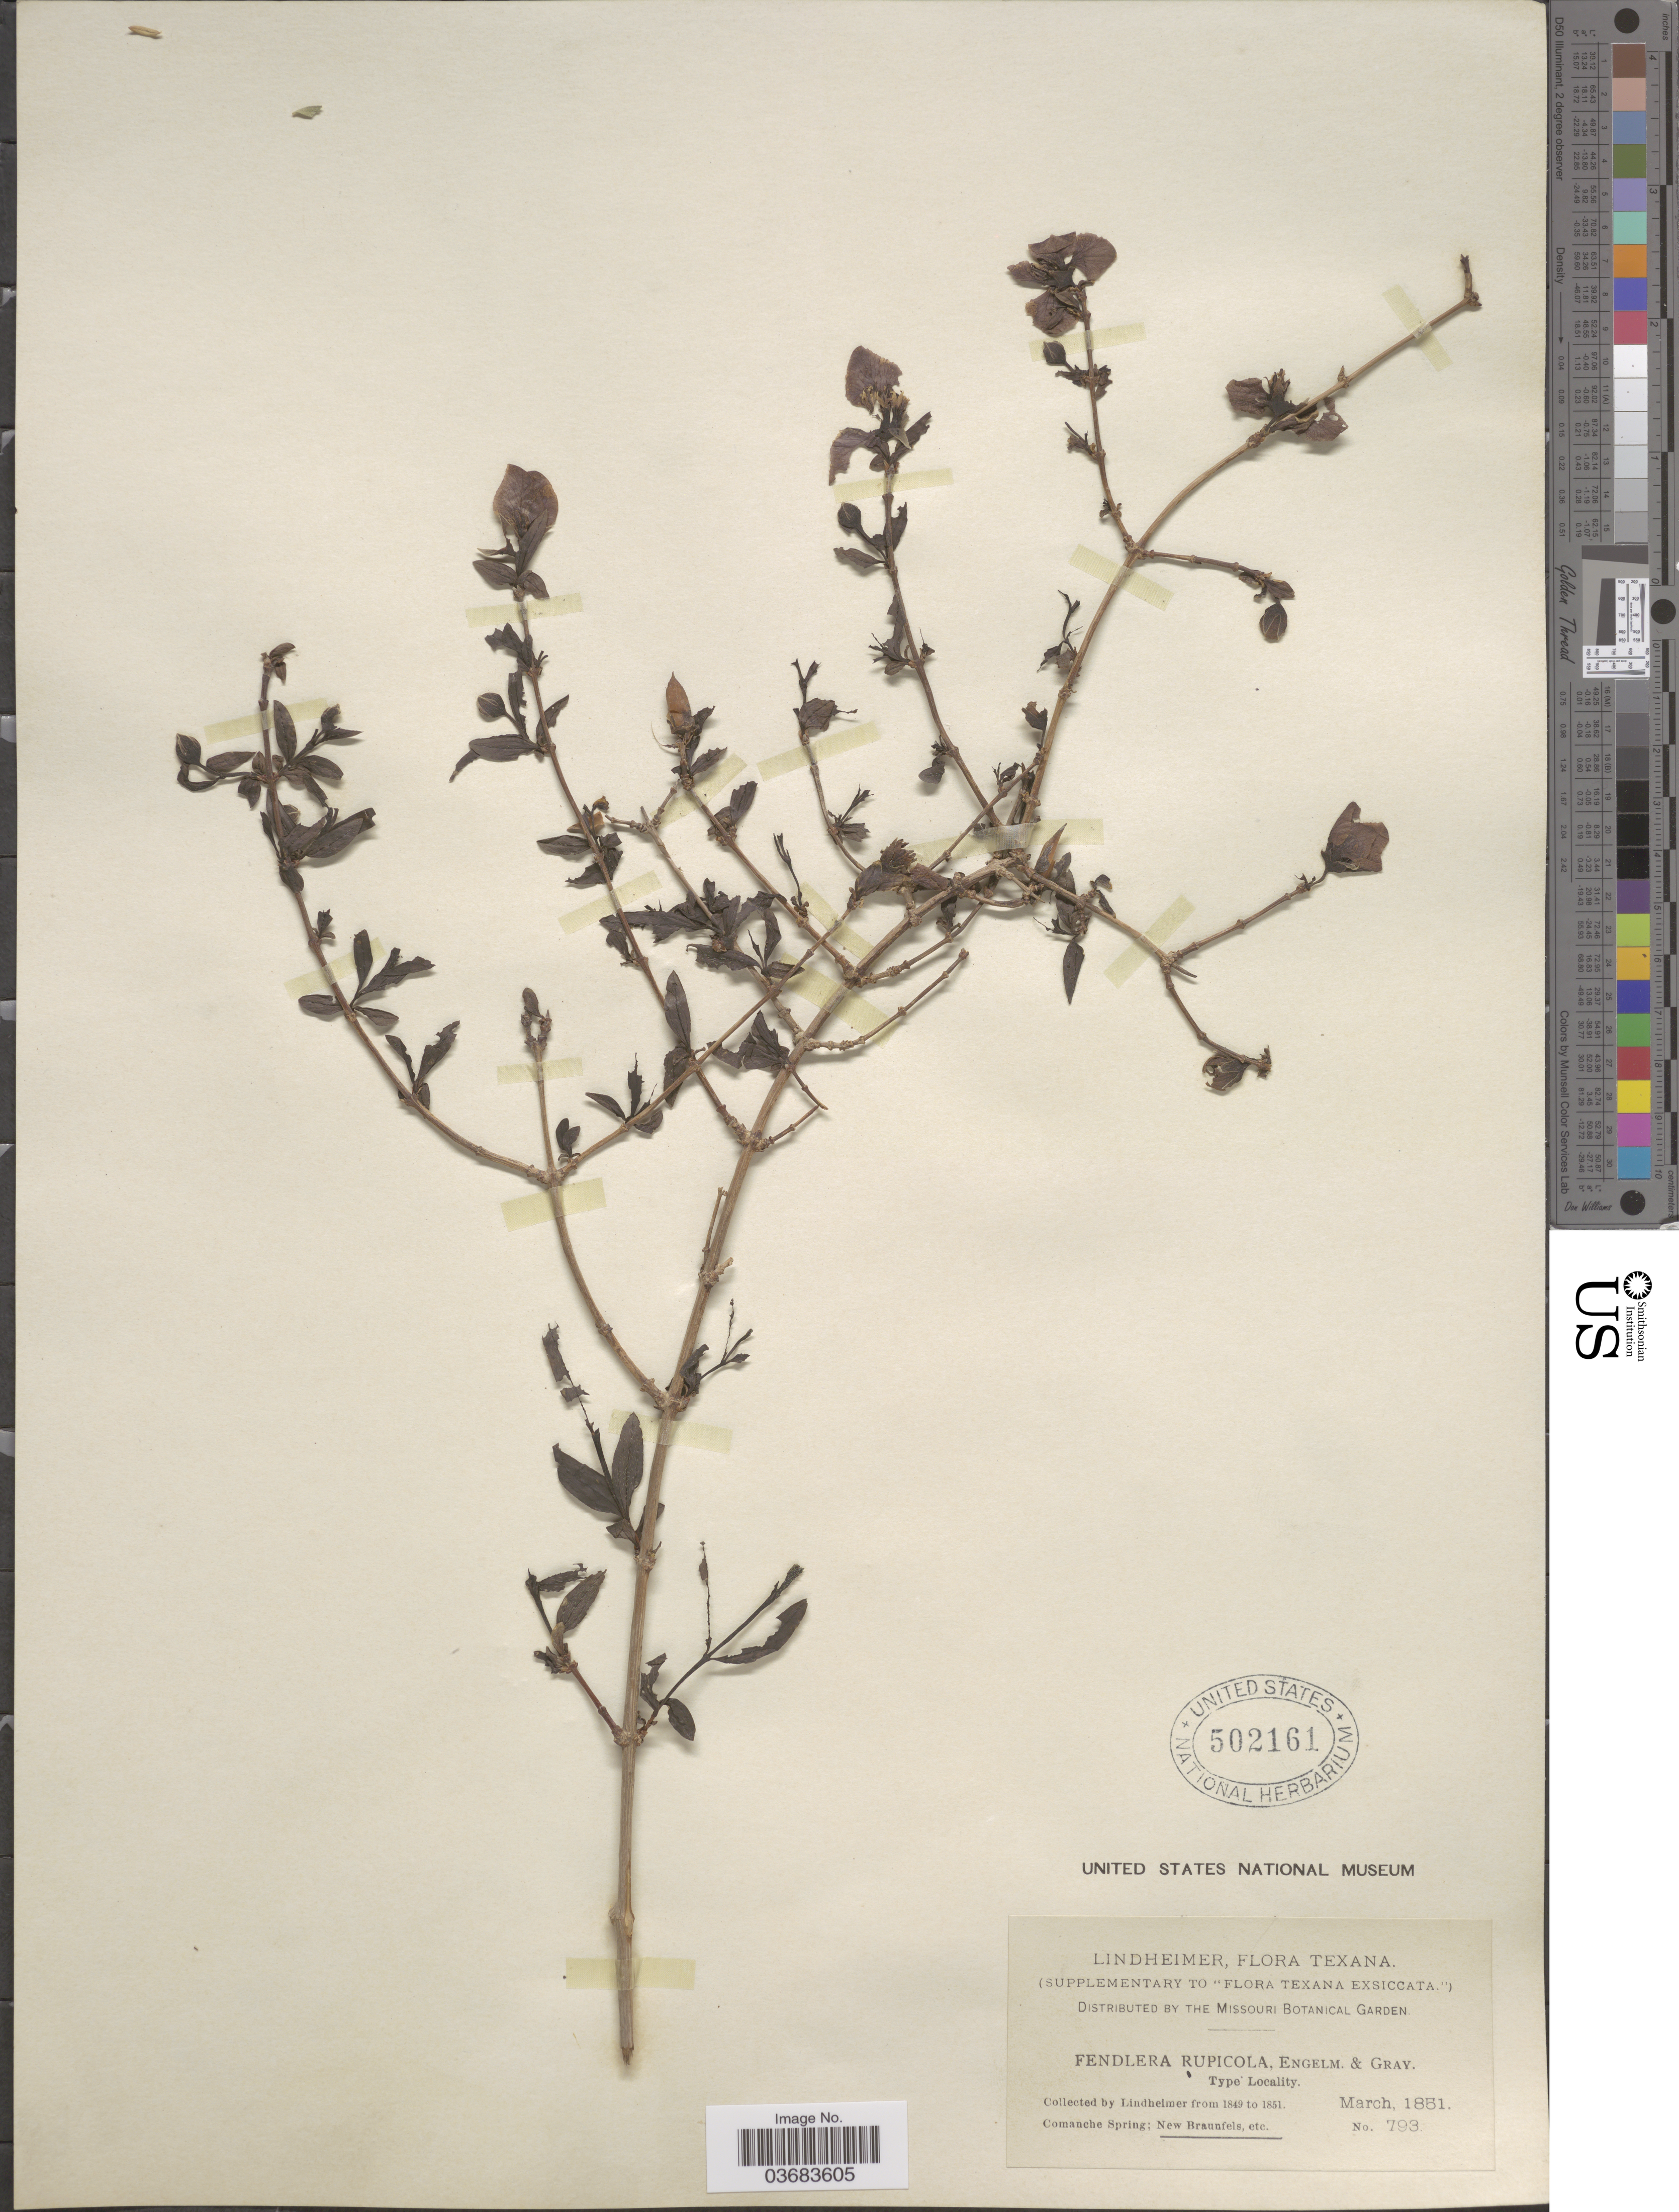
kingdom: Plantae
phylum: Tracheophyta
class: Magnoliopsida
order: Cornales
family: Hydrangeaceae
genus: Fendlera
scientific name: Fendlera rupicola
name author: Englem. & A. Gray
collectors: -. Lindheimer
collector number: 793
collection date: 1881-03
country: United States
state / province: Texas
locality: Comanche Spring: New Braunfels, etc.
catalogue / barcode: US 502161